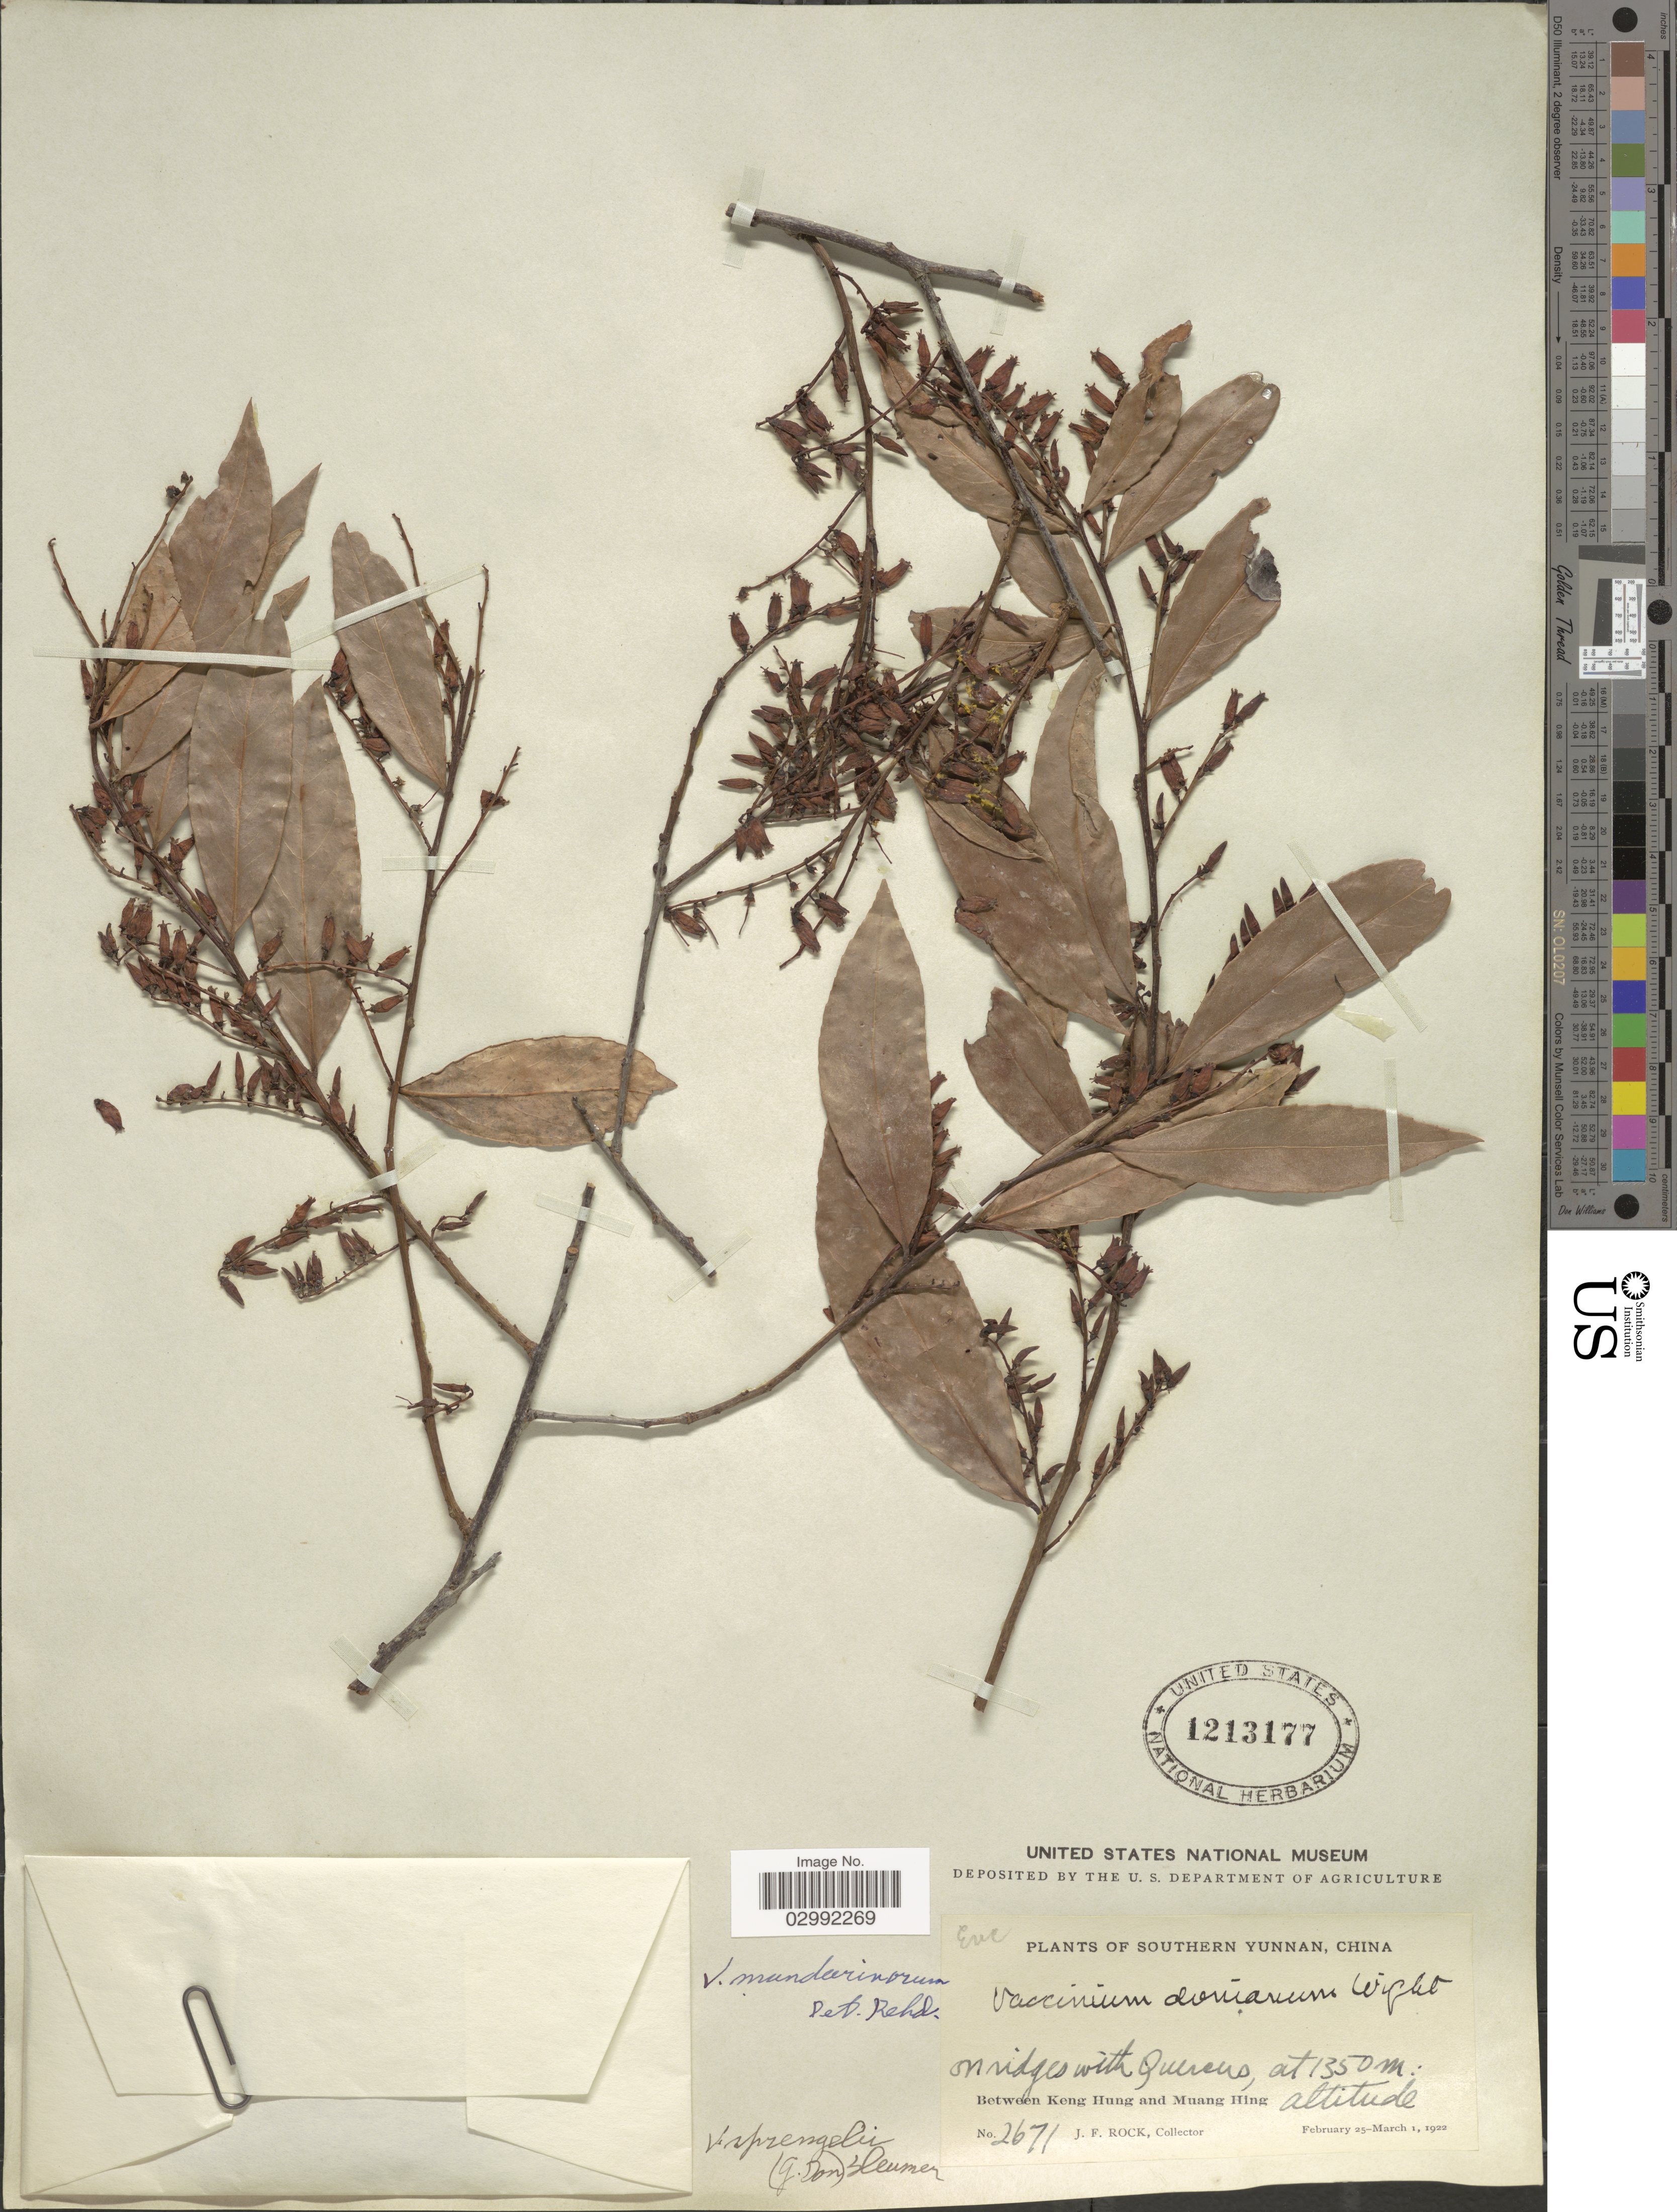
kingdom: Plantae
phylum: Tracheophyta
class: Magnoliopsida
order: Ericales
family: Ericaceae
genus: Vaccinium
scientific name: Vaccinium sprengelii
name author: (G. Don) Sleumer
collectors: J. Rock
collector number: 2671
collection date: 1922-02-25/1922-03-01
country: China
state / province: Yunnan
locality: Southern Yunnan. Between Keng Hung and Muang Hing.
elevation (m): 1350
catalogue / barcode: US 1213177